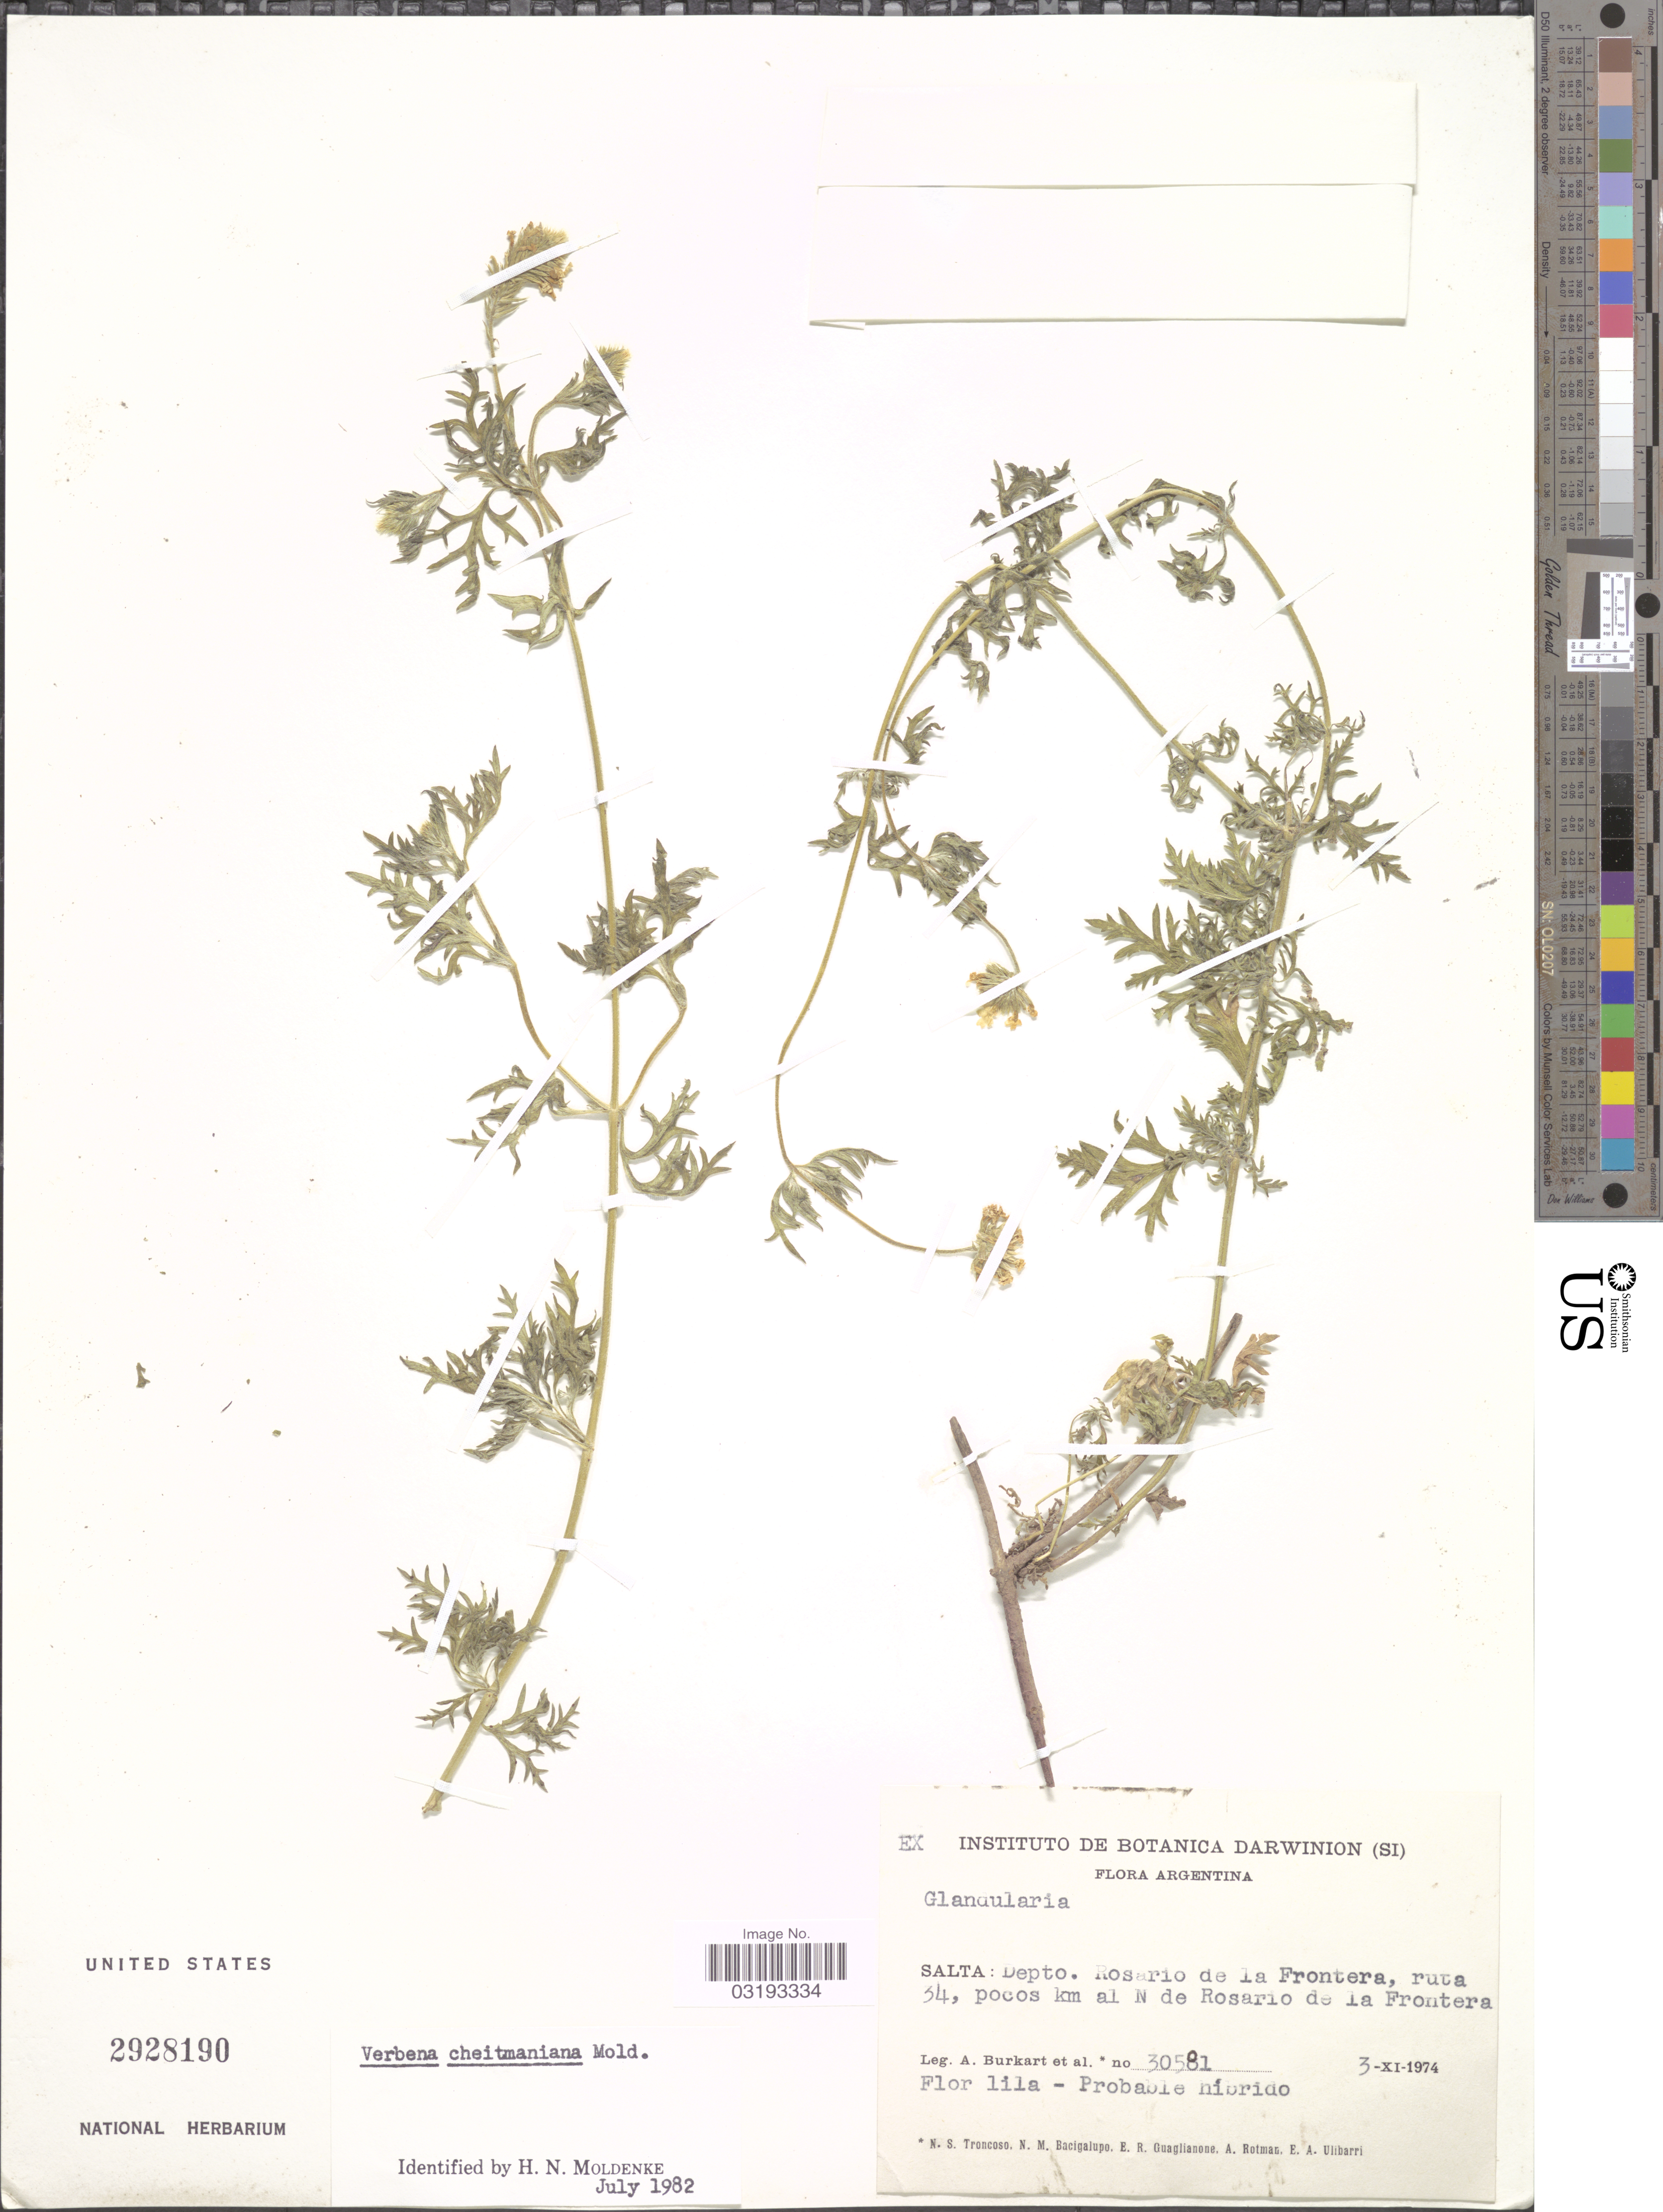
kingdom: Plantae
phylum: Tracheophyta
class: Magnoliopsida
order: Lamiales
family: Verbenaceae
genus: Verbena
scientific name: Verbena cheitmaniana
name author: Moldenke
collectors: A. E. Burkart, N. Troncoso, N. M. Bacigalupo, E. R. Guaglianone & et al.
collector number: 30581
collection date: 1974-11-03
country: Argentina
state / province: Salta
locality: Depto. Rosario de la Frontera, ruta 34, pocos km al N de Rosario de la Frontera.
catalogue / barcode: US 2928190